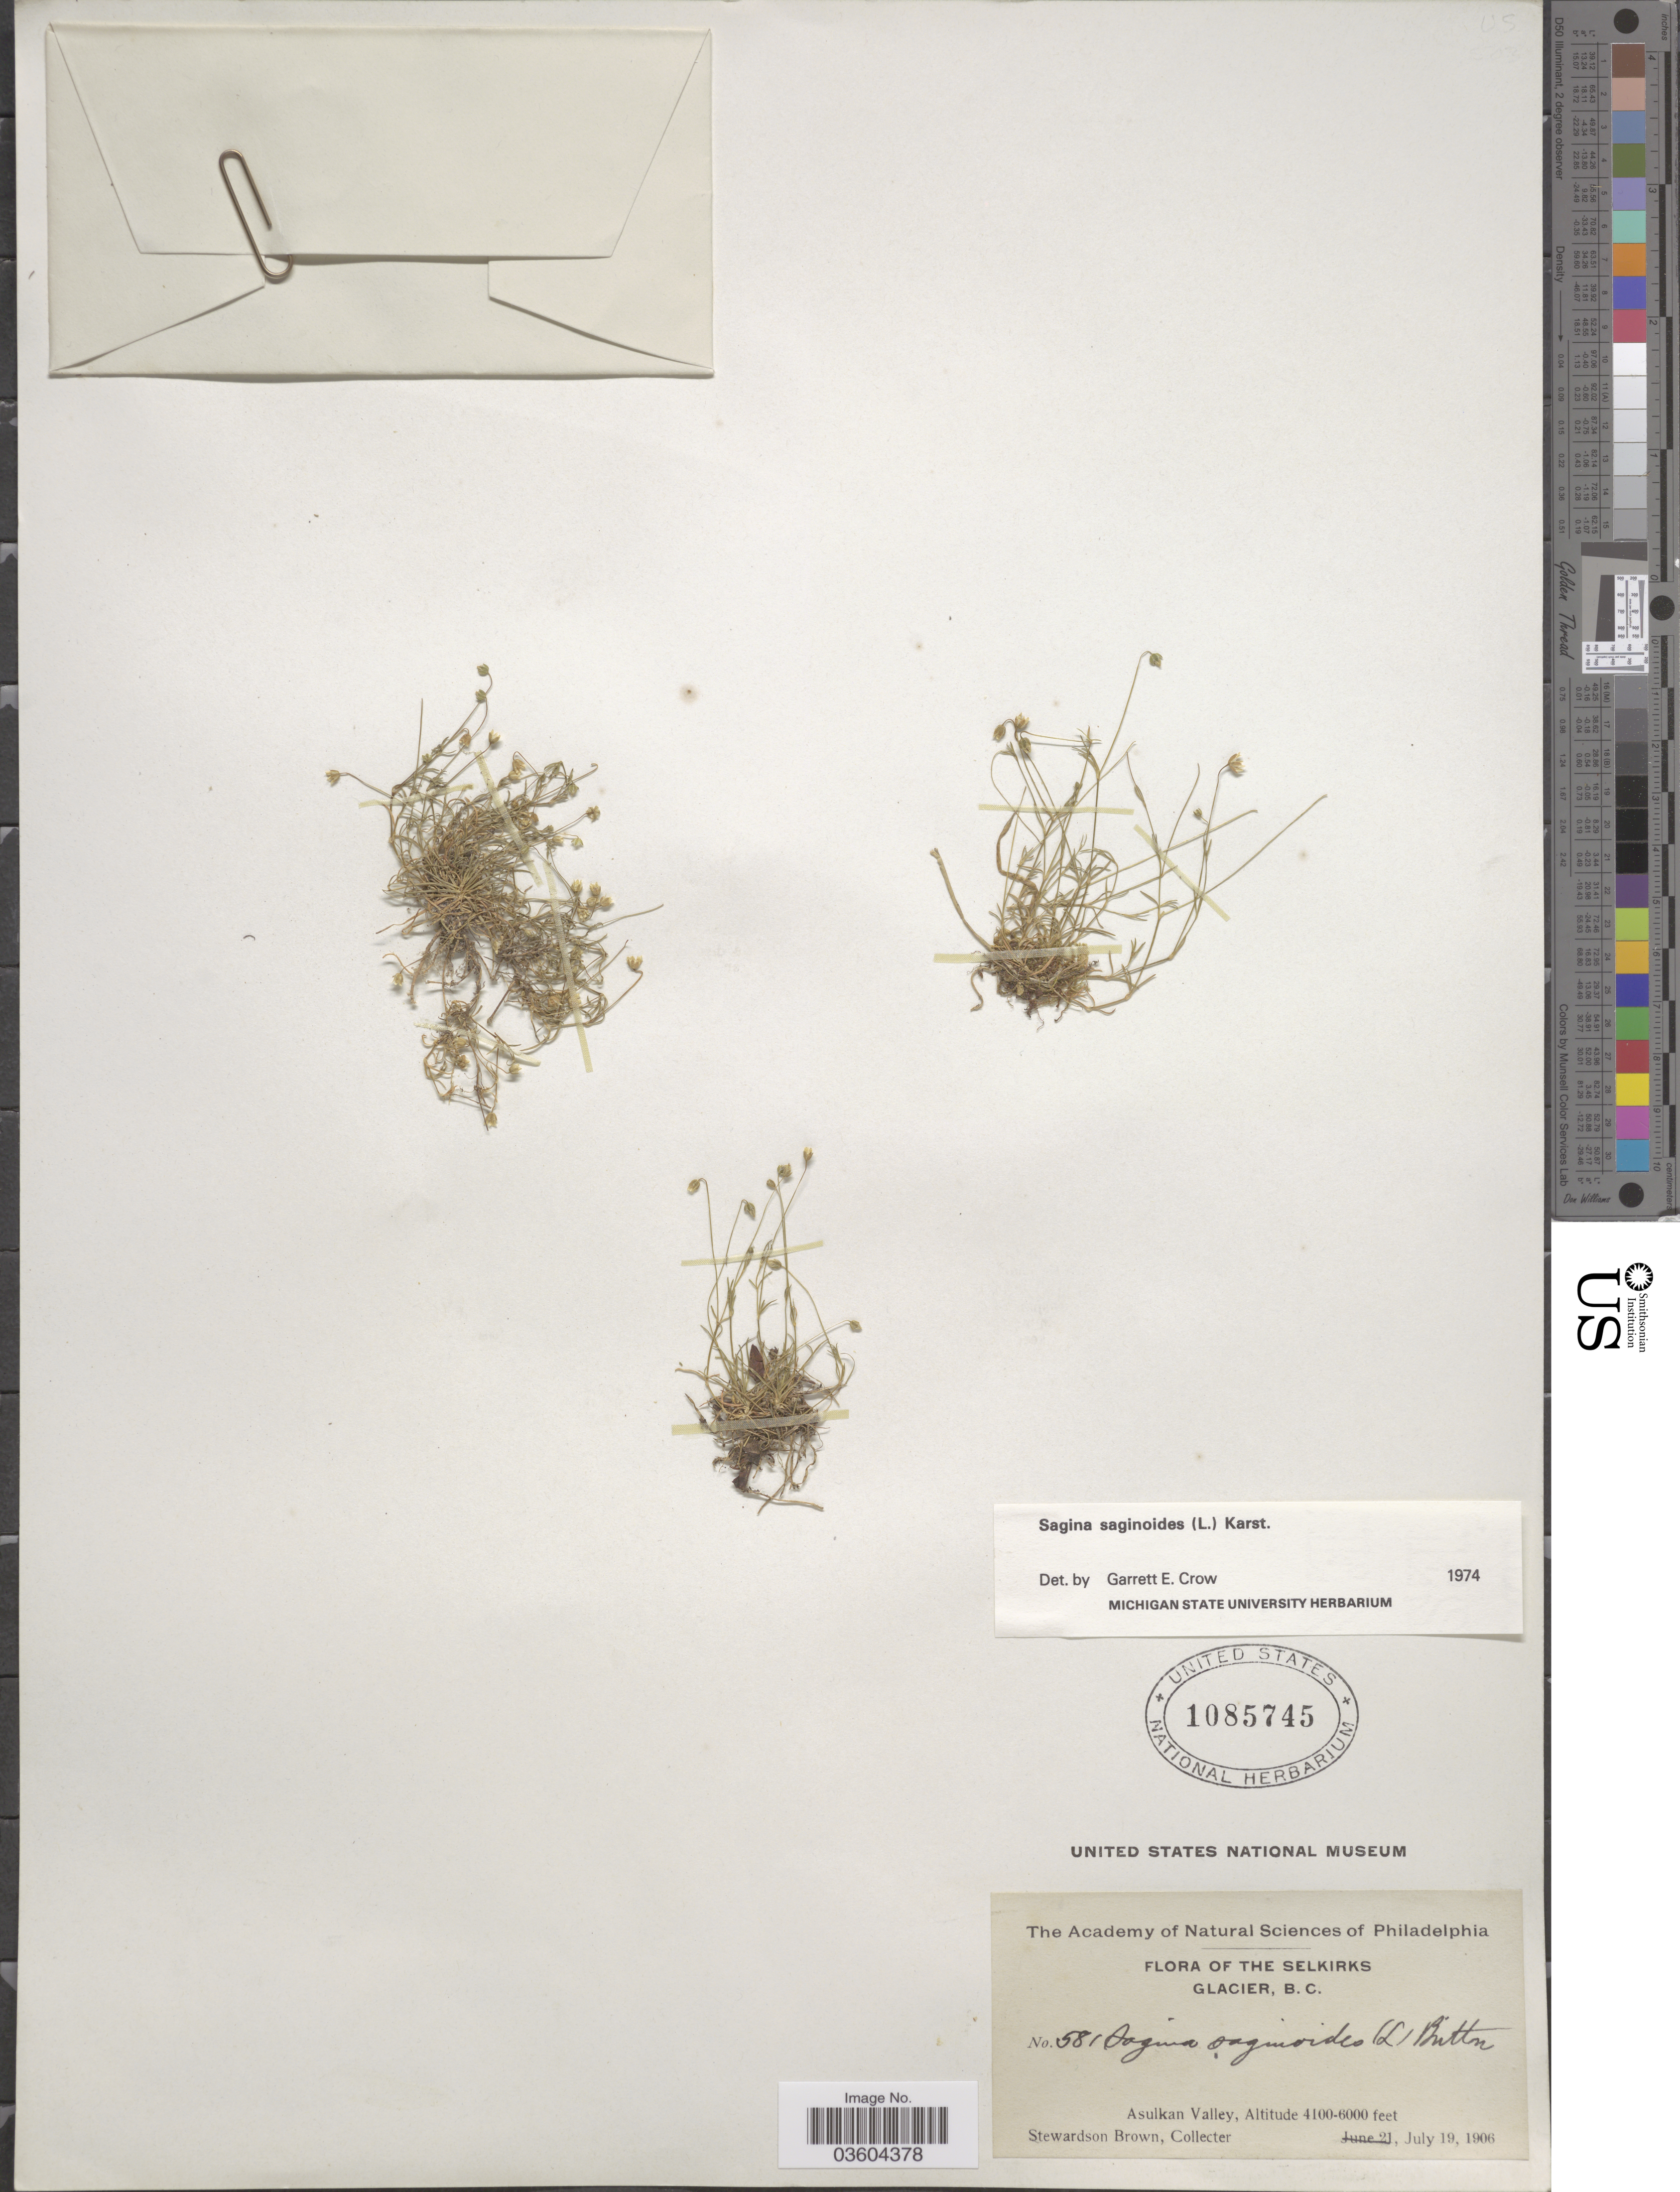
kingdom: Plantae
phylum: Tracheophyta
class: Magnoliopsida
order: Caryophyllales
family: Caryophyllaceae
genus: Sagina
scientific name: Sagina saginoides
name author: (L.) H. Karst.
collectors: S. Brown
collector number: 581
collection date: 1906-07-19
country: Canada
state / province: British Columbia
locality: The Selkirks. Glacier, B. C. Asulkan Valley.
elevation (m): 1250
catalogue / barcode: US 1085745